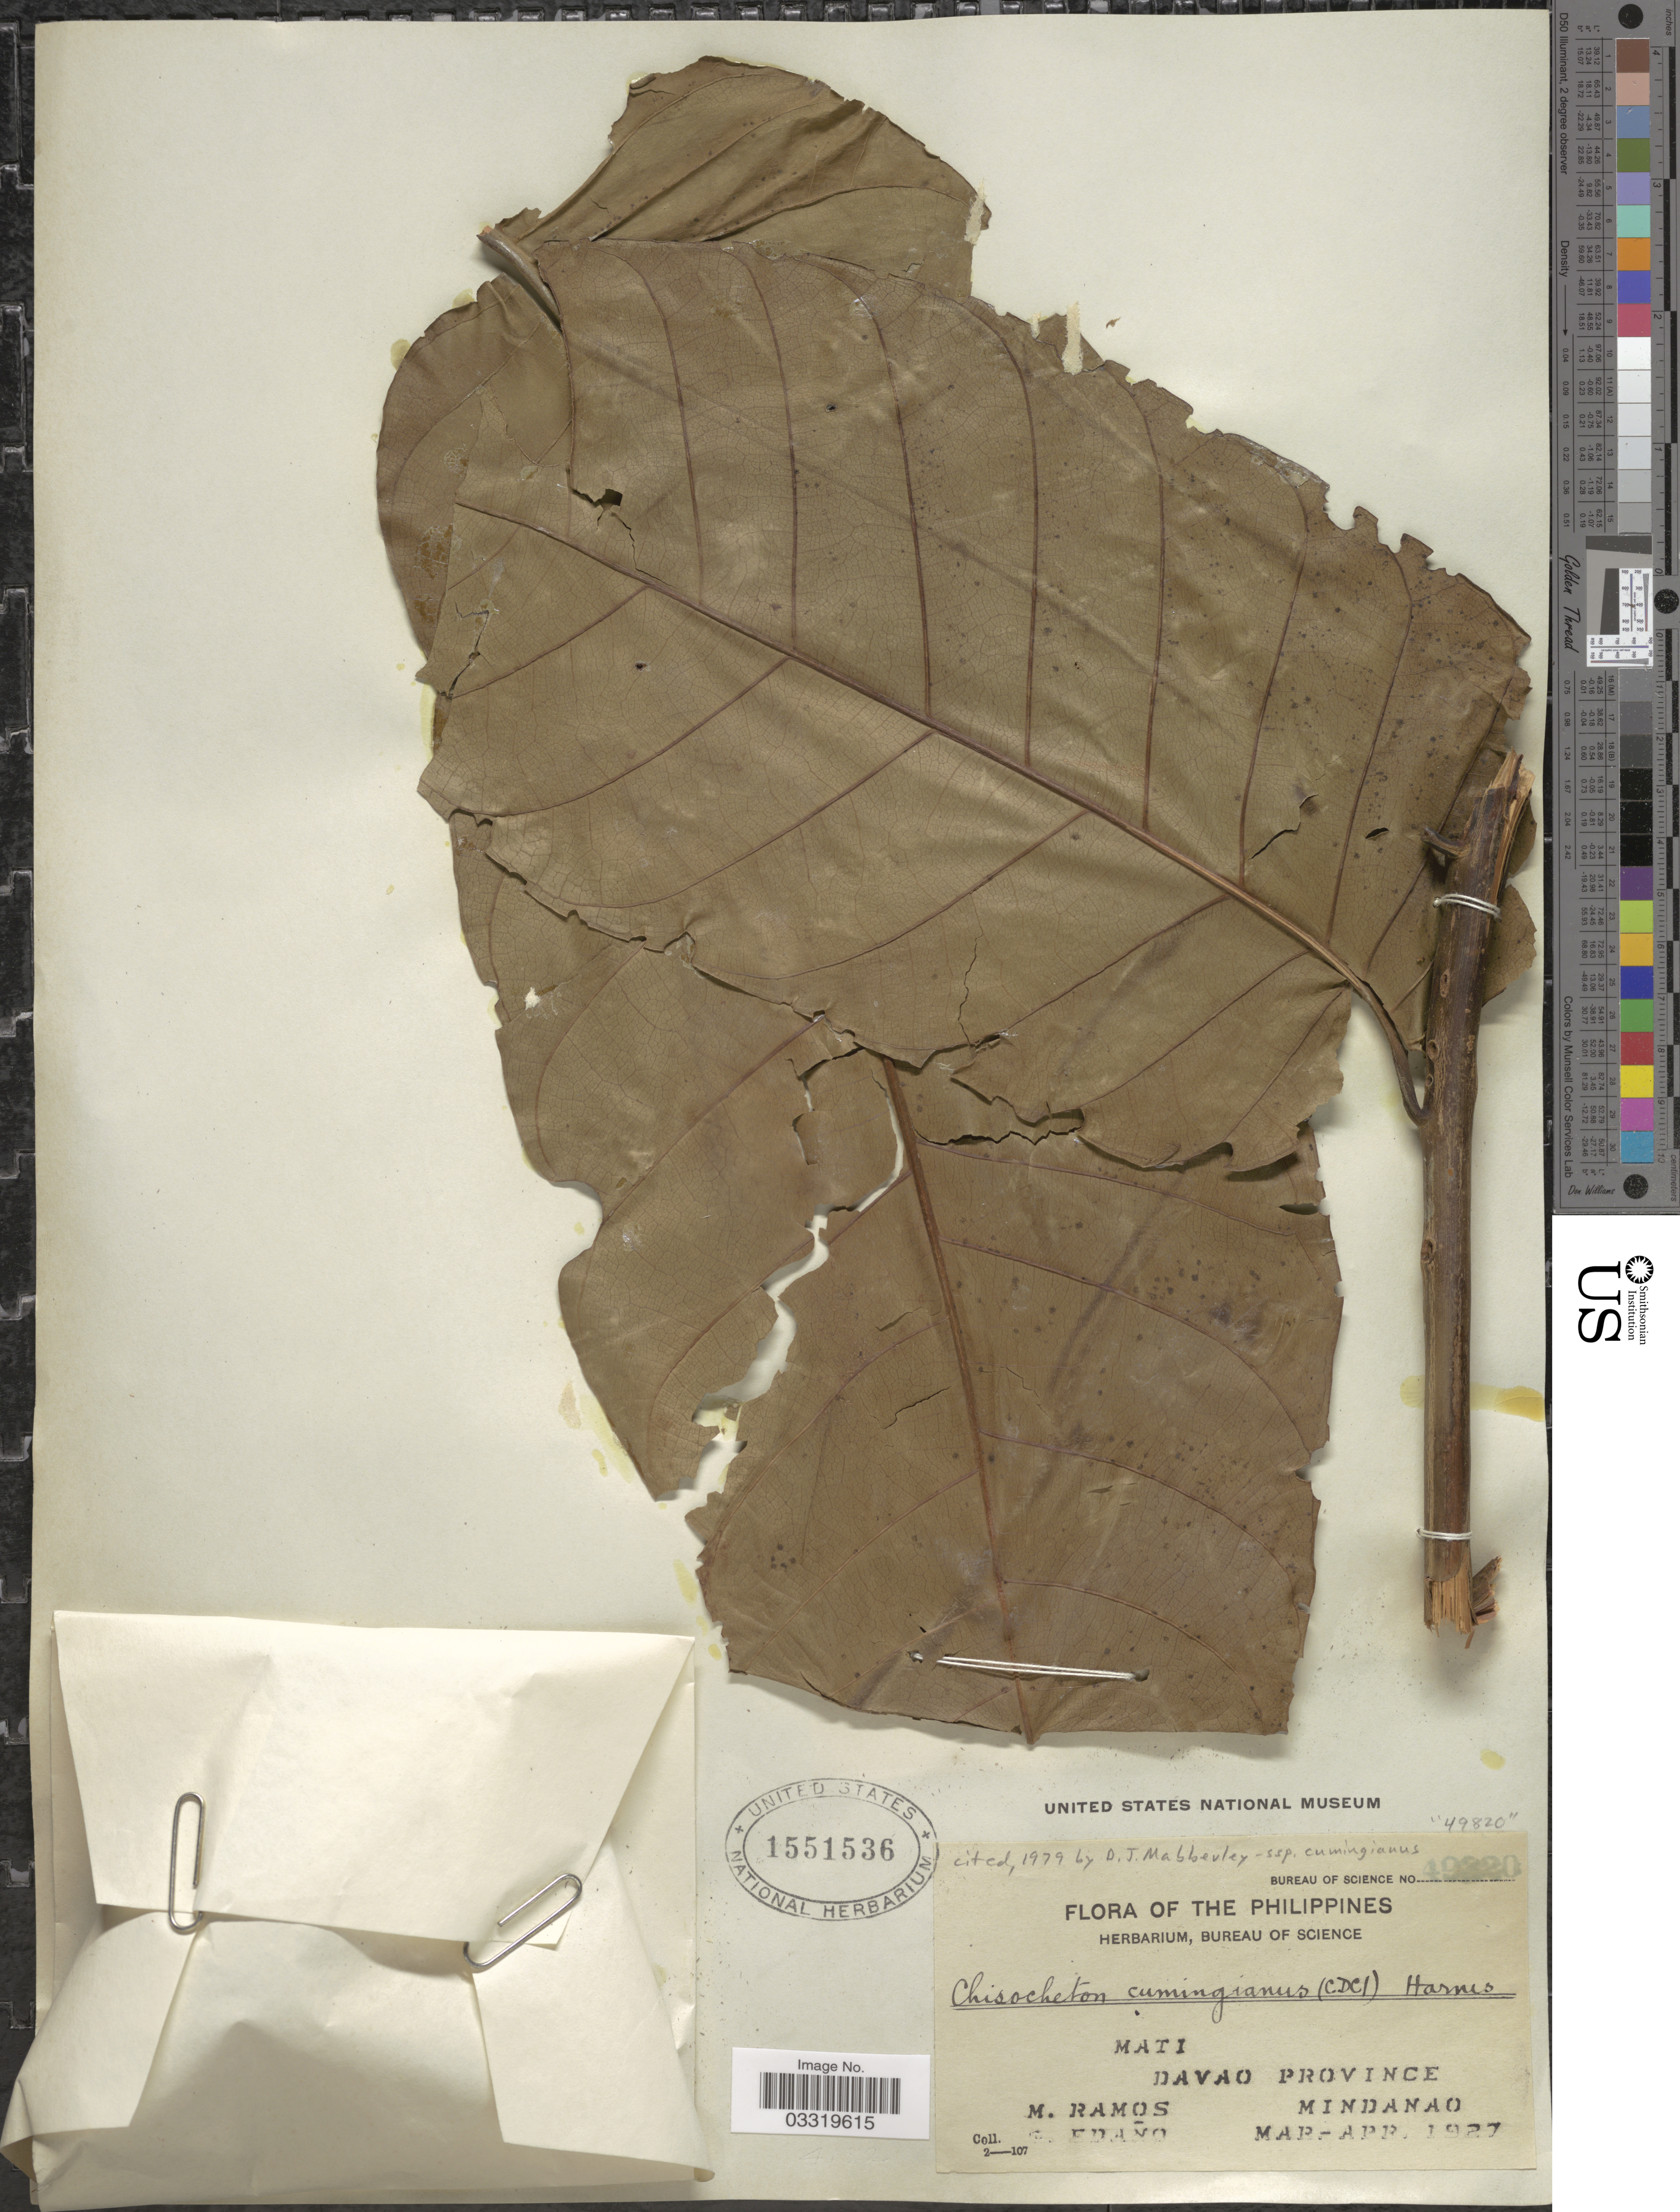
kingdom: Plantae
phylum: Tracheophyta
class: Magnoliopsida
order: Sapindales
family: Meliaceae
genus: Chisocheton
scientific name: Chisocheton cumingianus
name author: (C. DC.) Harms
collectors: M. Ramos & G. Edaño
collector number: Bureau of Science 49320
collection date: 1927-03/1927-04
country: Philippines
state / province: Davao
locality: Mati. Mindanao.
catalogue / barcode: US 1551536